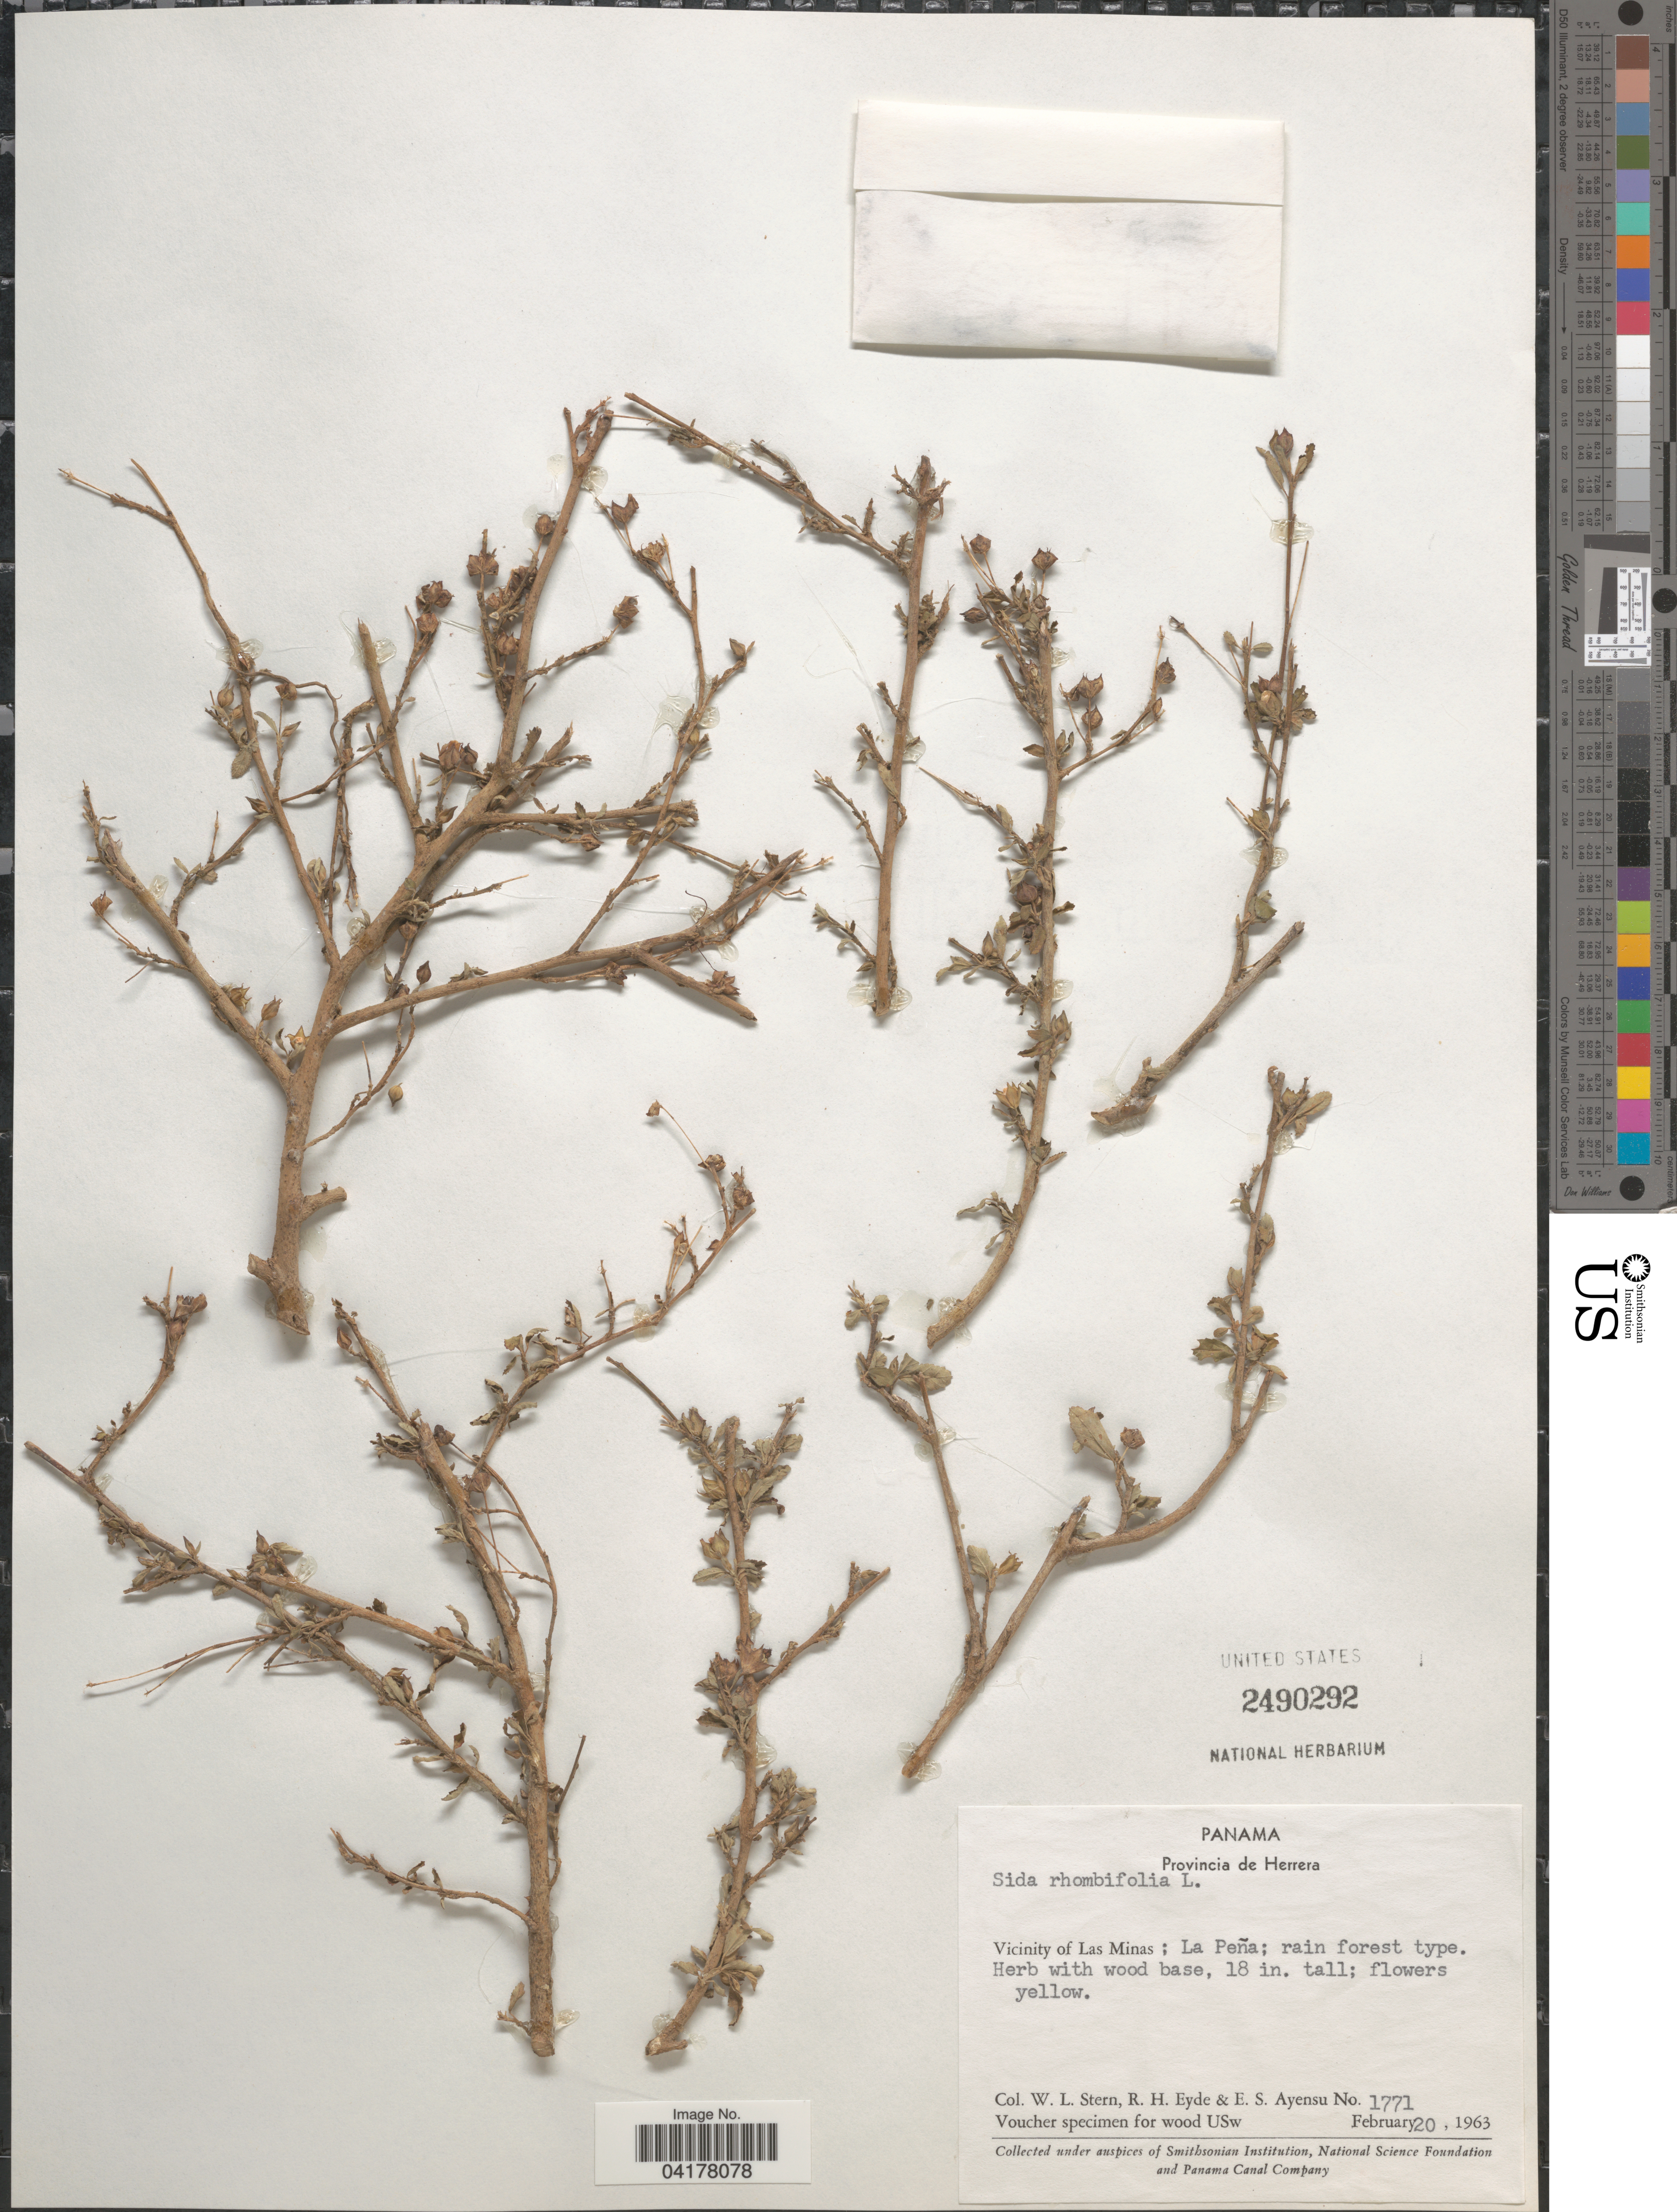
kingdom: Plantae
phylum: Tracheophyta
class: Magnoliopsida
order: Malvales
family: Malvaceae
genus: Sida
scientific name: Sida rhombifolia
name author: L.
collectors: W. L. Stern, R. H. Eyde & E. S. Ayensu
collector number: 1771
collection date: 1963-02-20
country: Panama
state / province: Herrera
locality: Vicinity of Las Minas ; La Peña.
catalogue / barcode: US 2490292